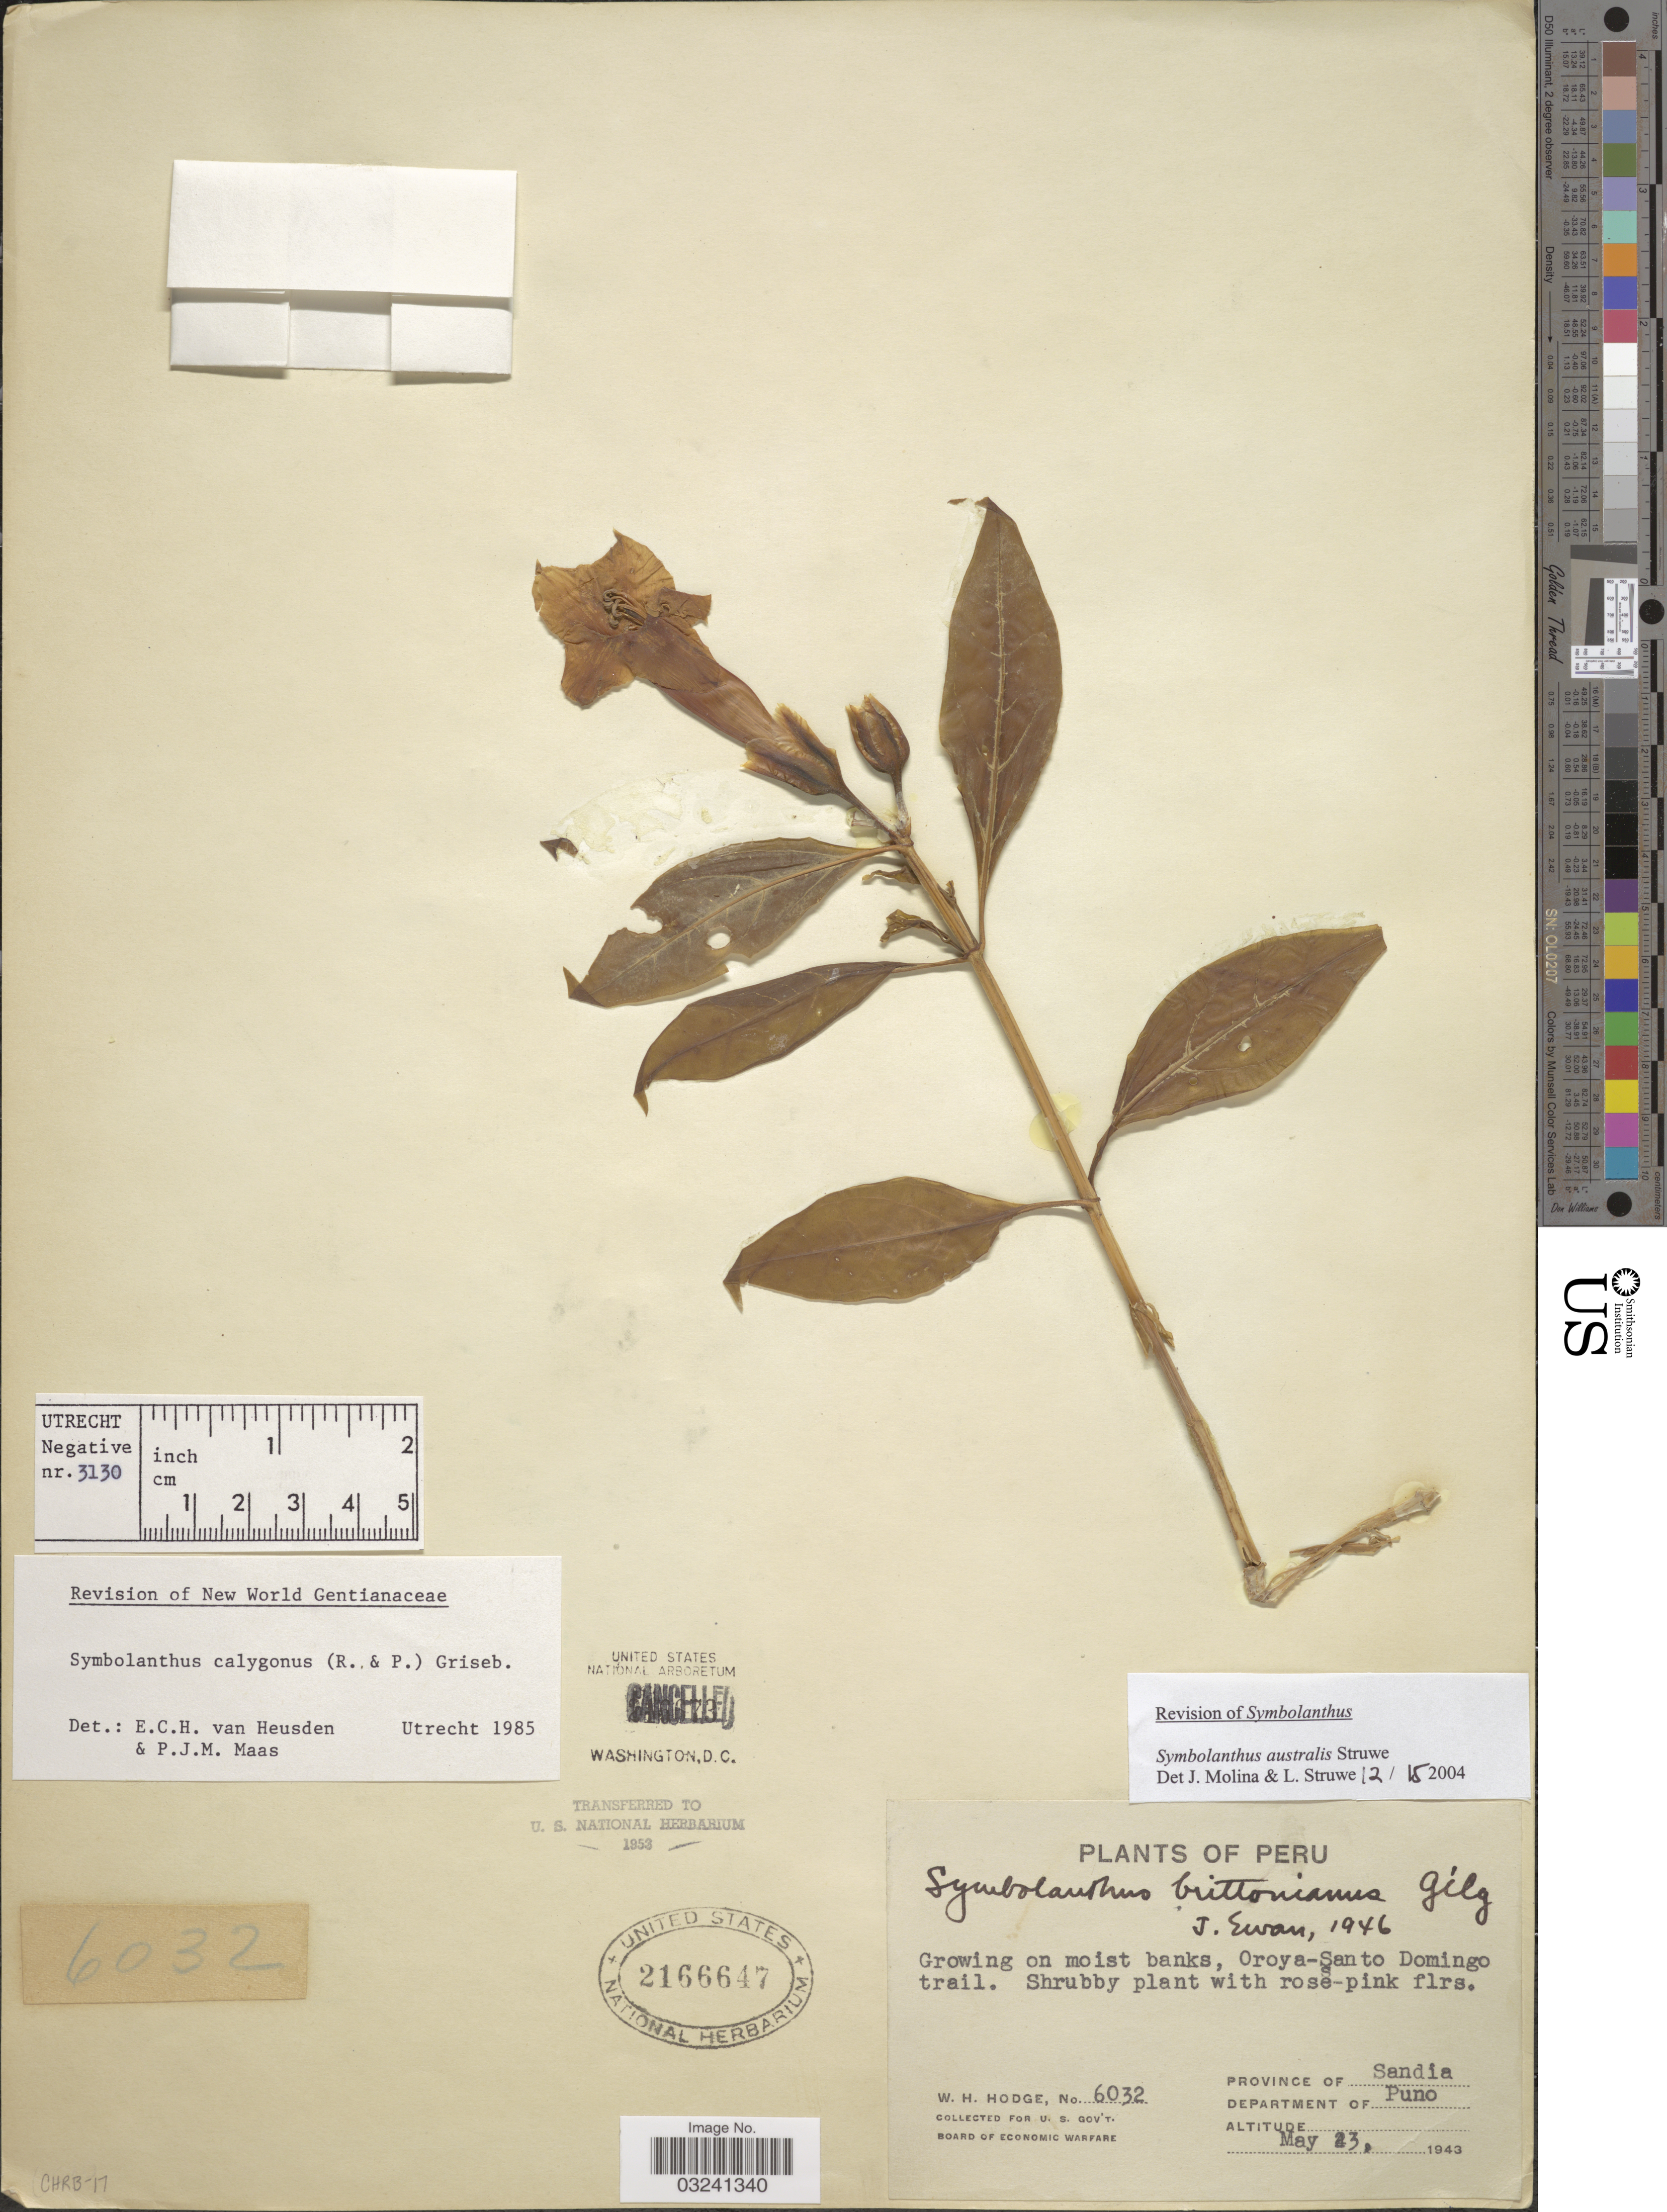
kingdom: Plantae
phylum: Tracheophyta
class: Magnoliopsida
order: Gentianales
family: Gentianaceae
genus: Symbolanthus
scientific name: Symbolanthus australis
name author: Struwe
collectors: W. Hodge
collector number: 6032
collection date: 1943-05-23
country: Peru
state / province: Puno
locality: Province of Sandia, Department of Puno. Oroya-Santo Domingo trail.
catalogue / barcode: US 2166647